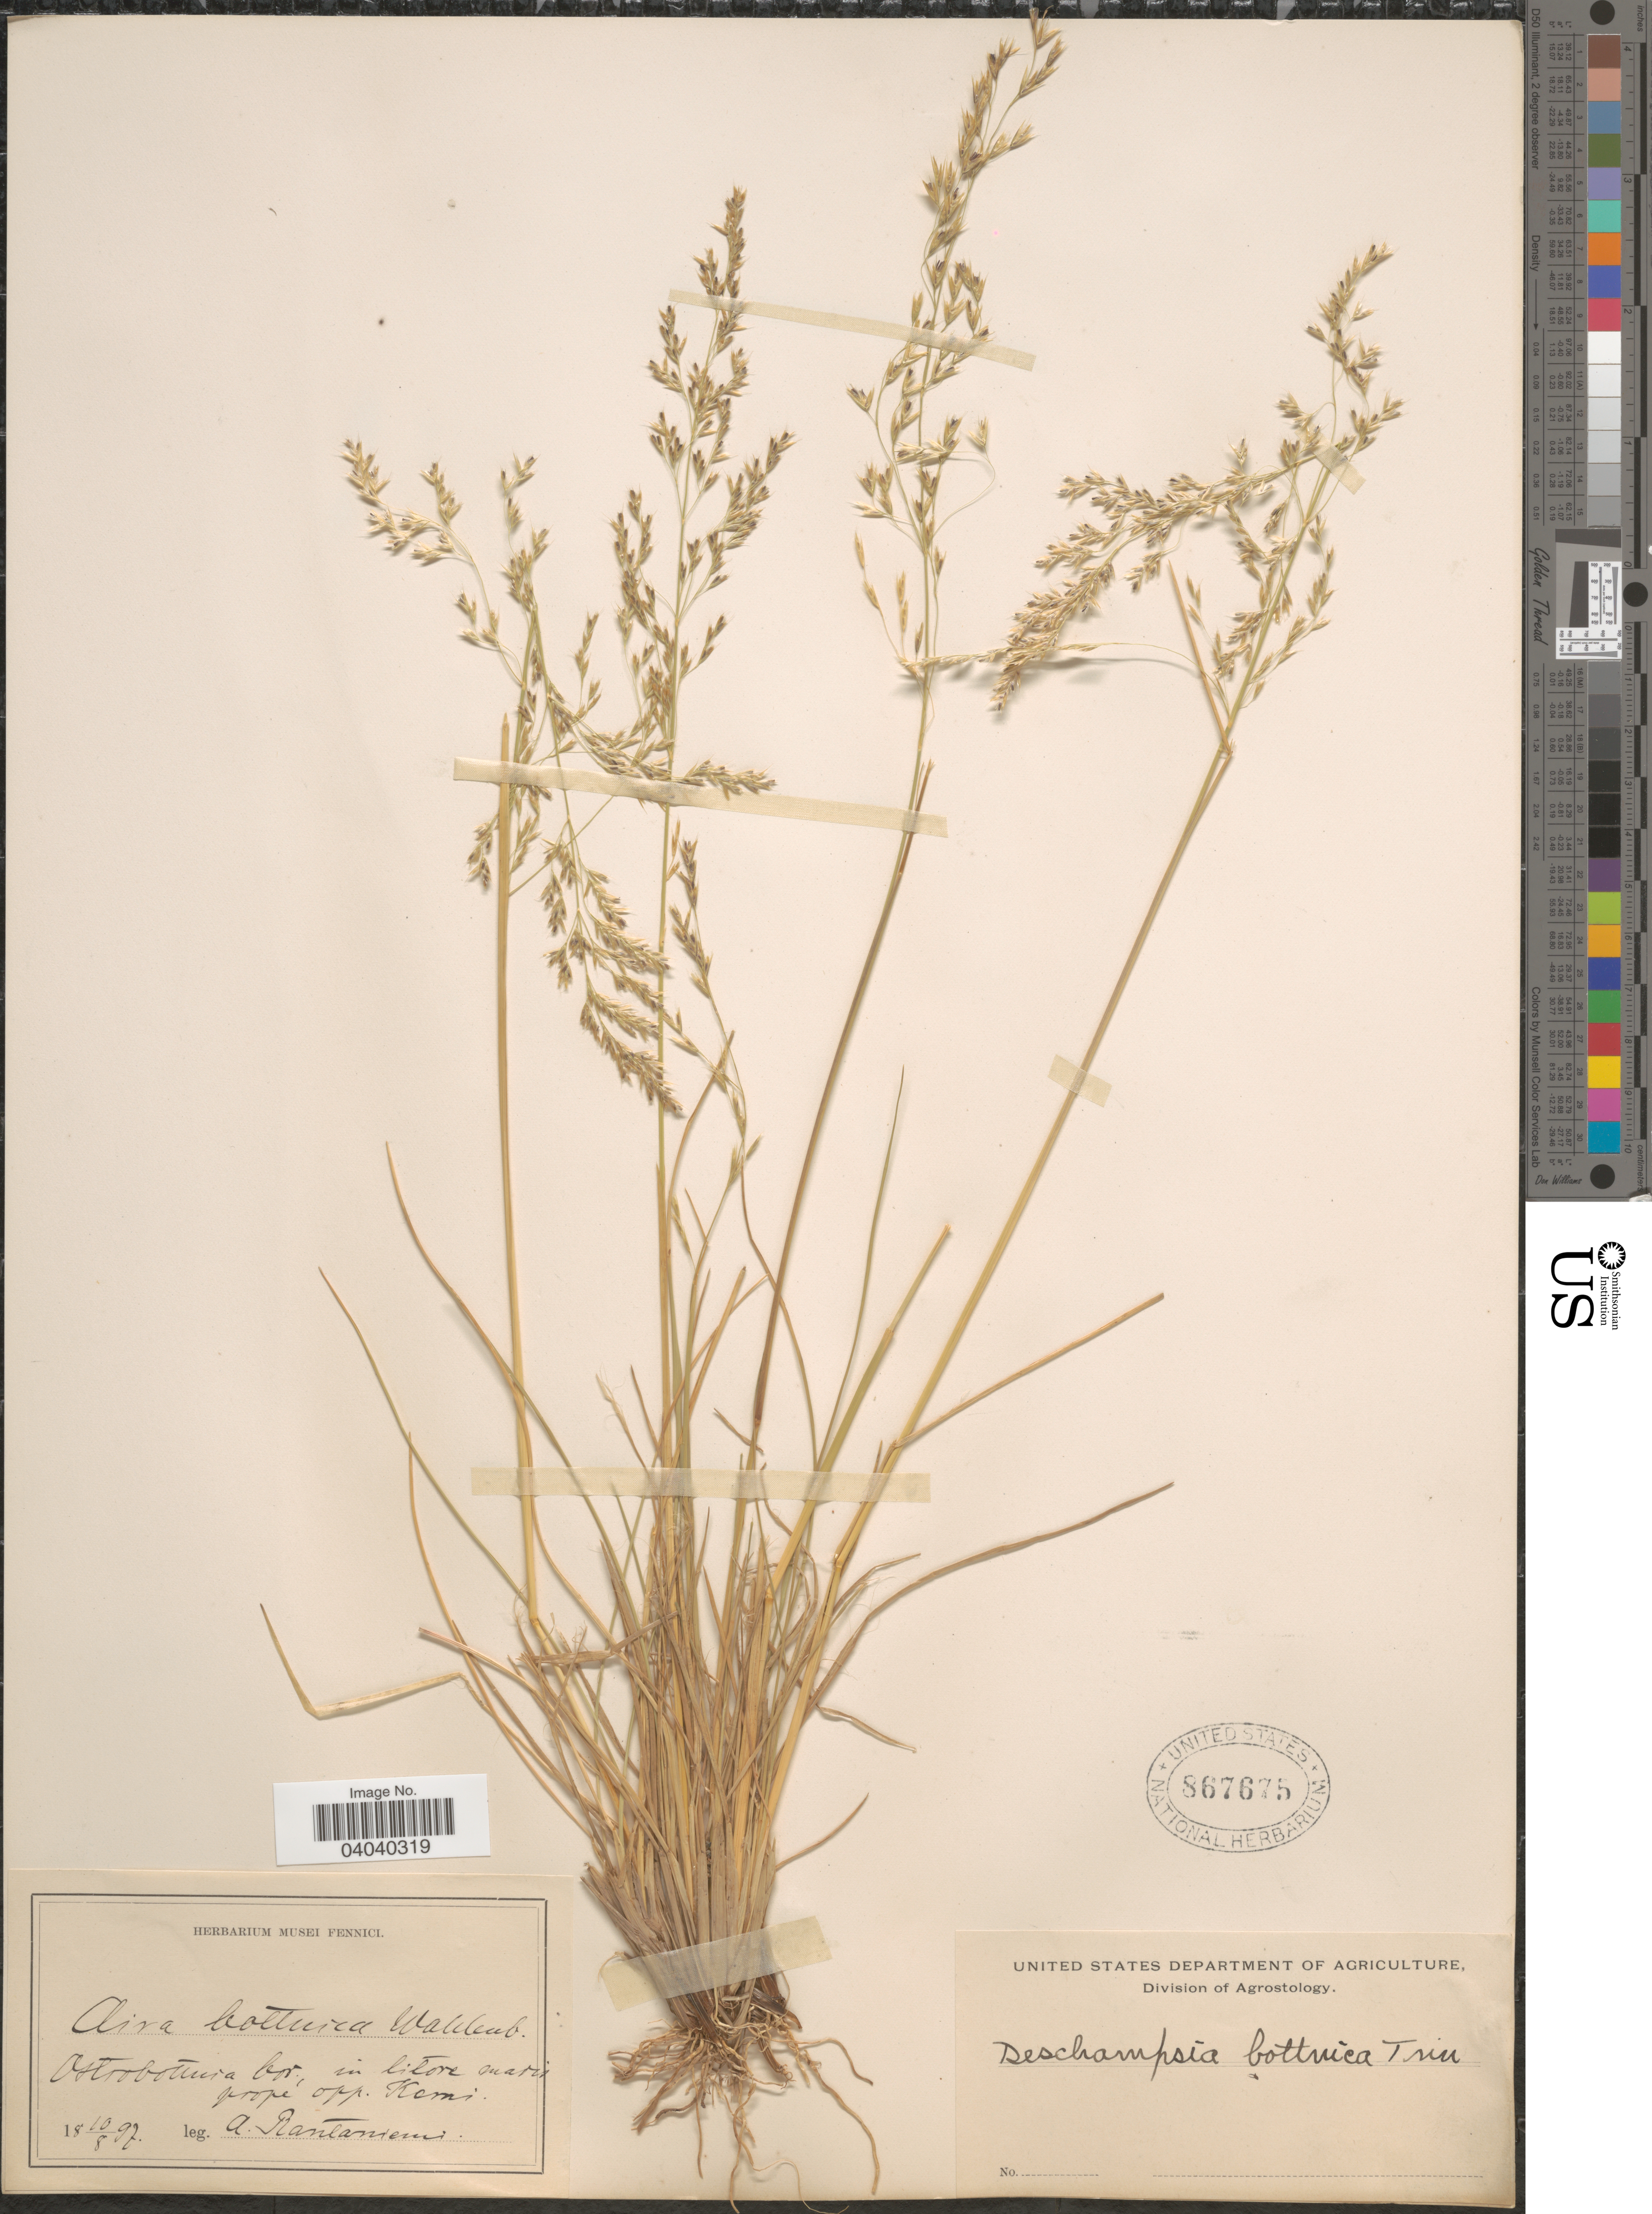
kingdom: Plantae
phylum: Tracheophyta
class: Liliopsida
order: Poales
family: Poaceae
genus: Deschampsia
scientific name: Deschampsia bottnica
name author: (Wahlenb.) Trin.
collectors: A. Rantaniemi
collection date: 1897-08-10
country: Finland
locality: Ostrobottnia bor., in litore maris prope opp. Kemi.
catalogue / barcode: US 867675